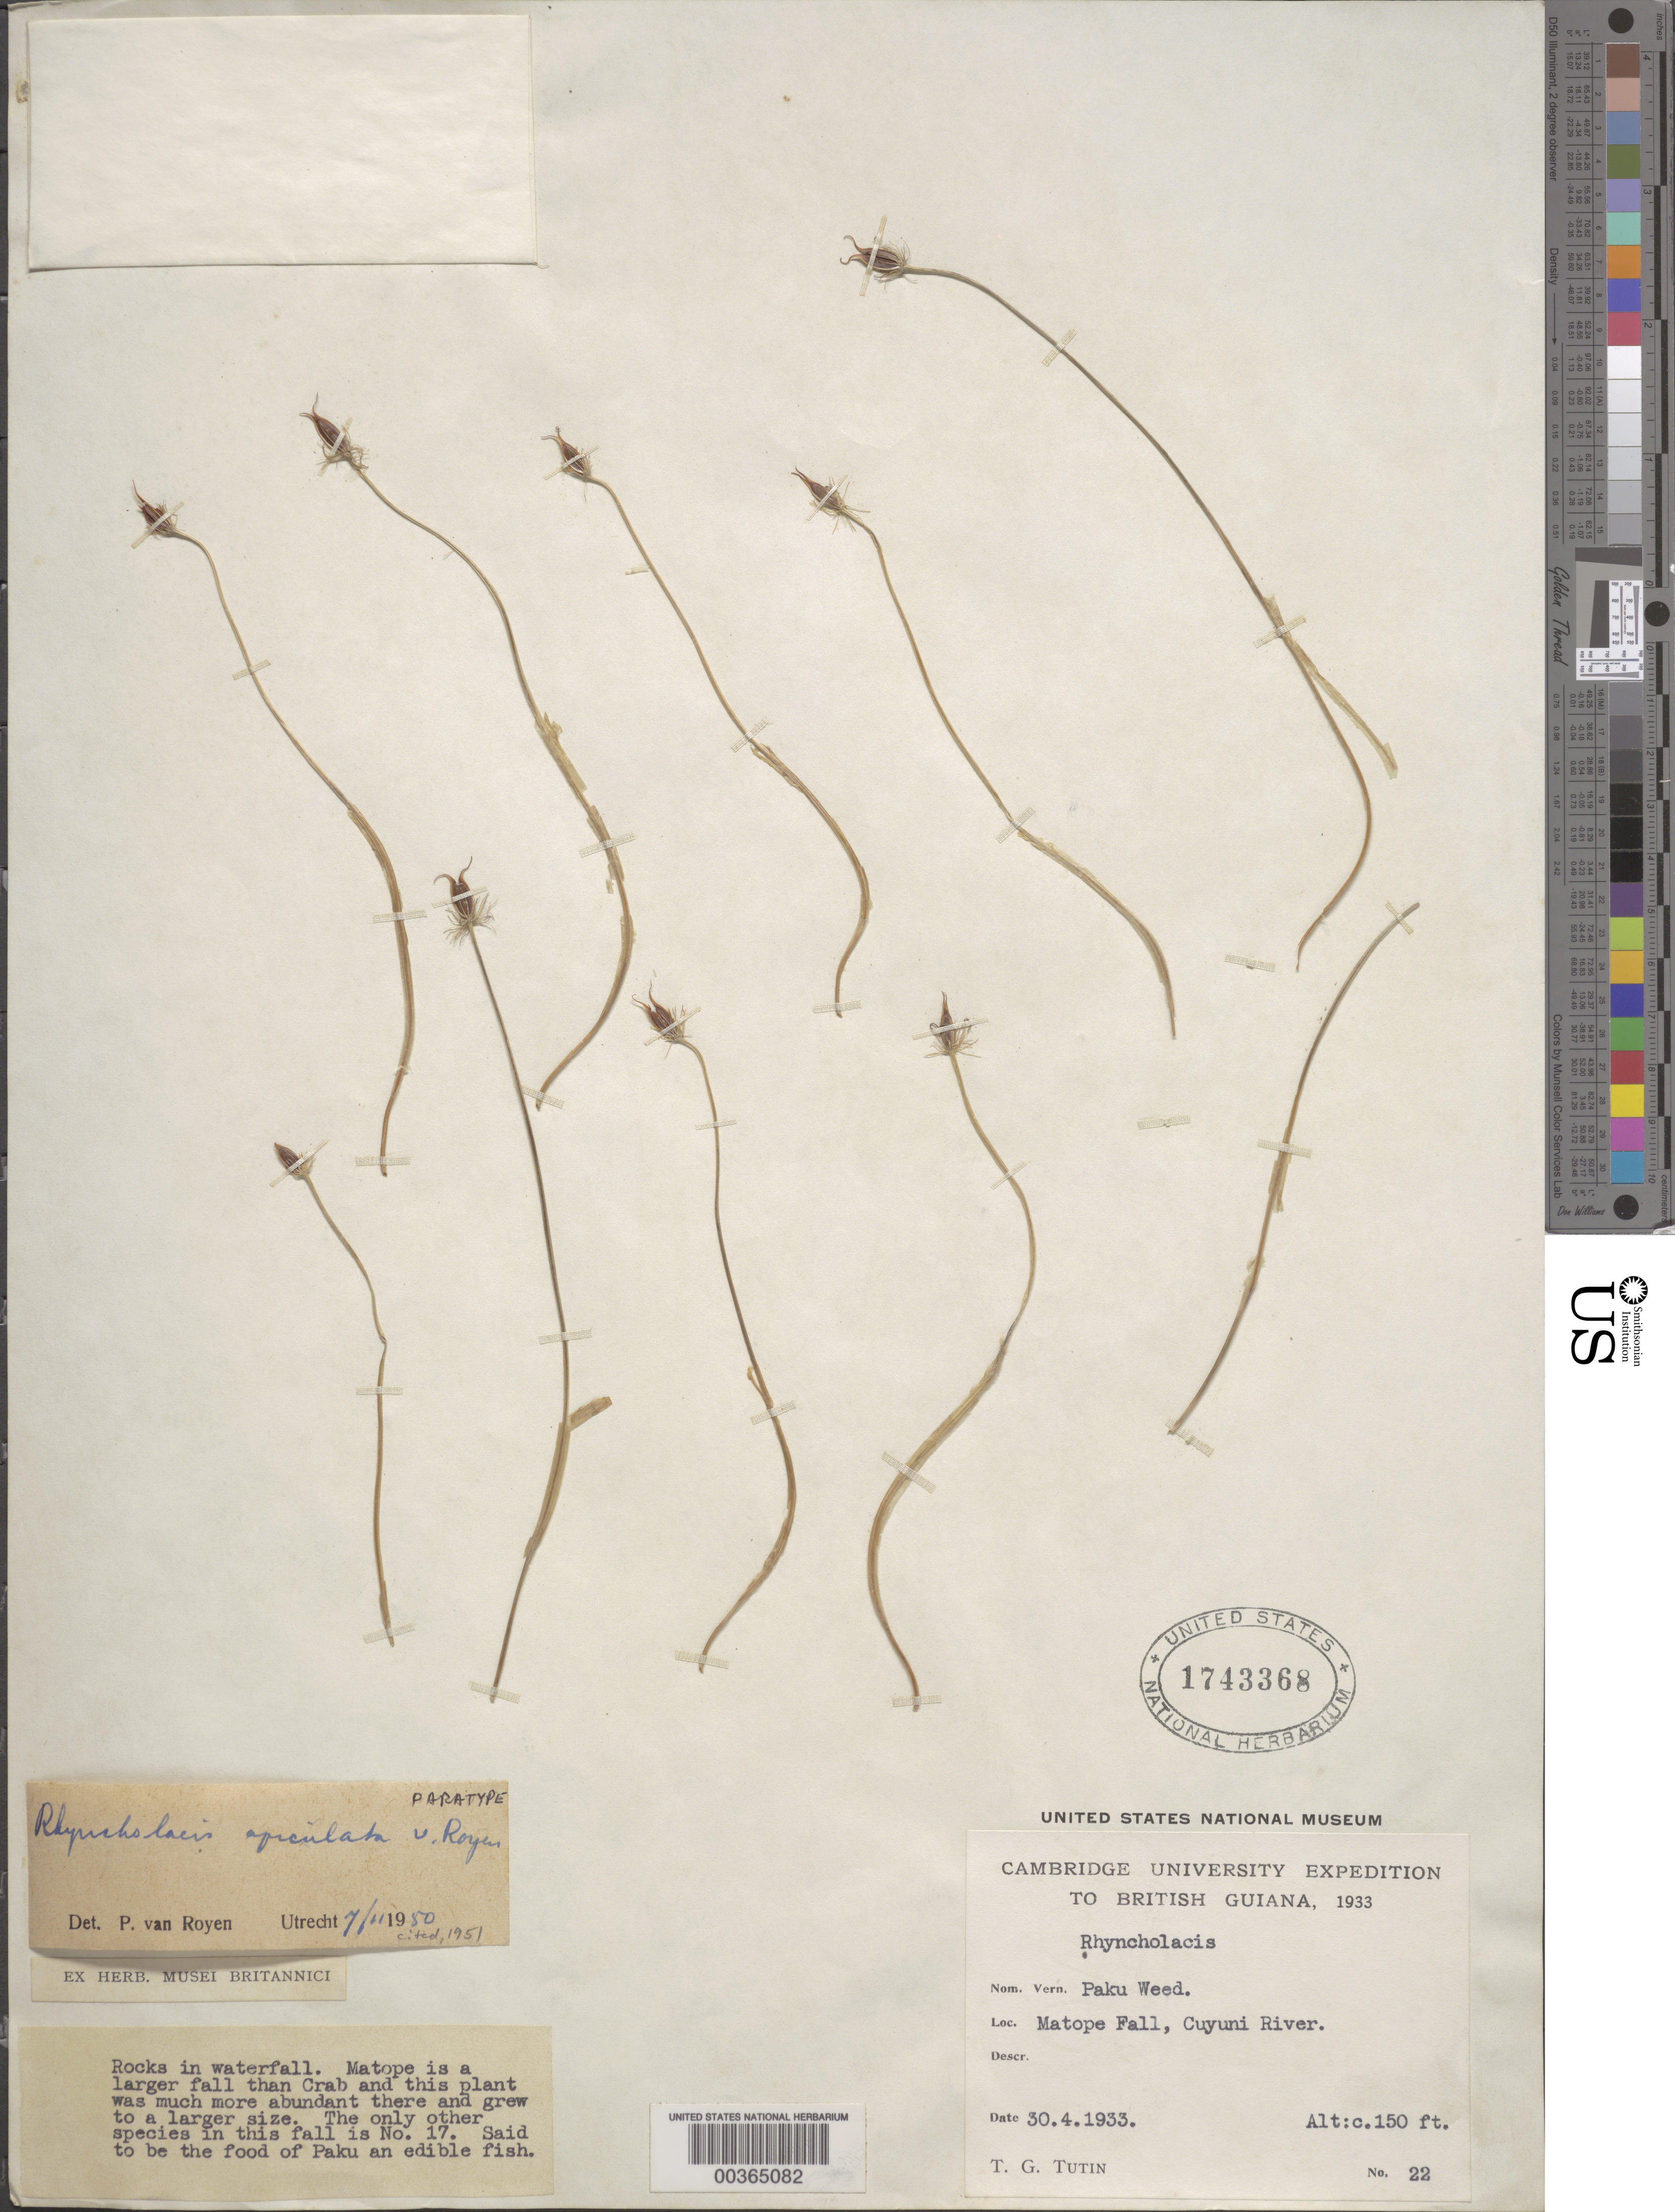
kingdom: Plantae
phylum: Tracheophyta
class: Magnoliopsida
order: Malpighiales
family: Podostemaceae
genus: Rhyncholacis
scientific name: Rhyncholacis apiculata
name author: P. Royen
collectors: T. G. Tutin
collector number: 22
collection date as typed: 30 Apr 1933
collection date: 1933-04-30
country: Guyana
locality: Matope fall, cuyuni river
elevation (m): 46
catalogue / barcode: US 1743368